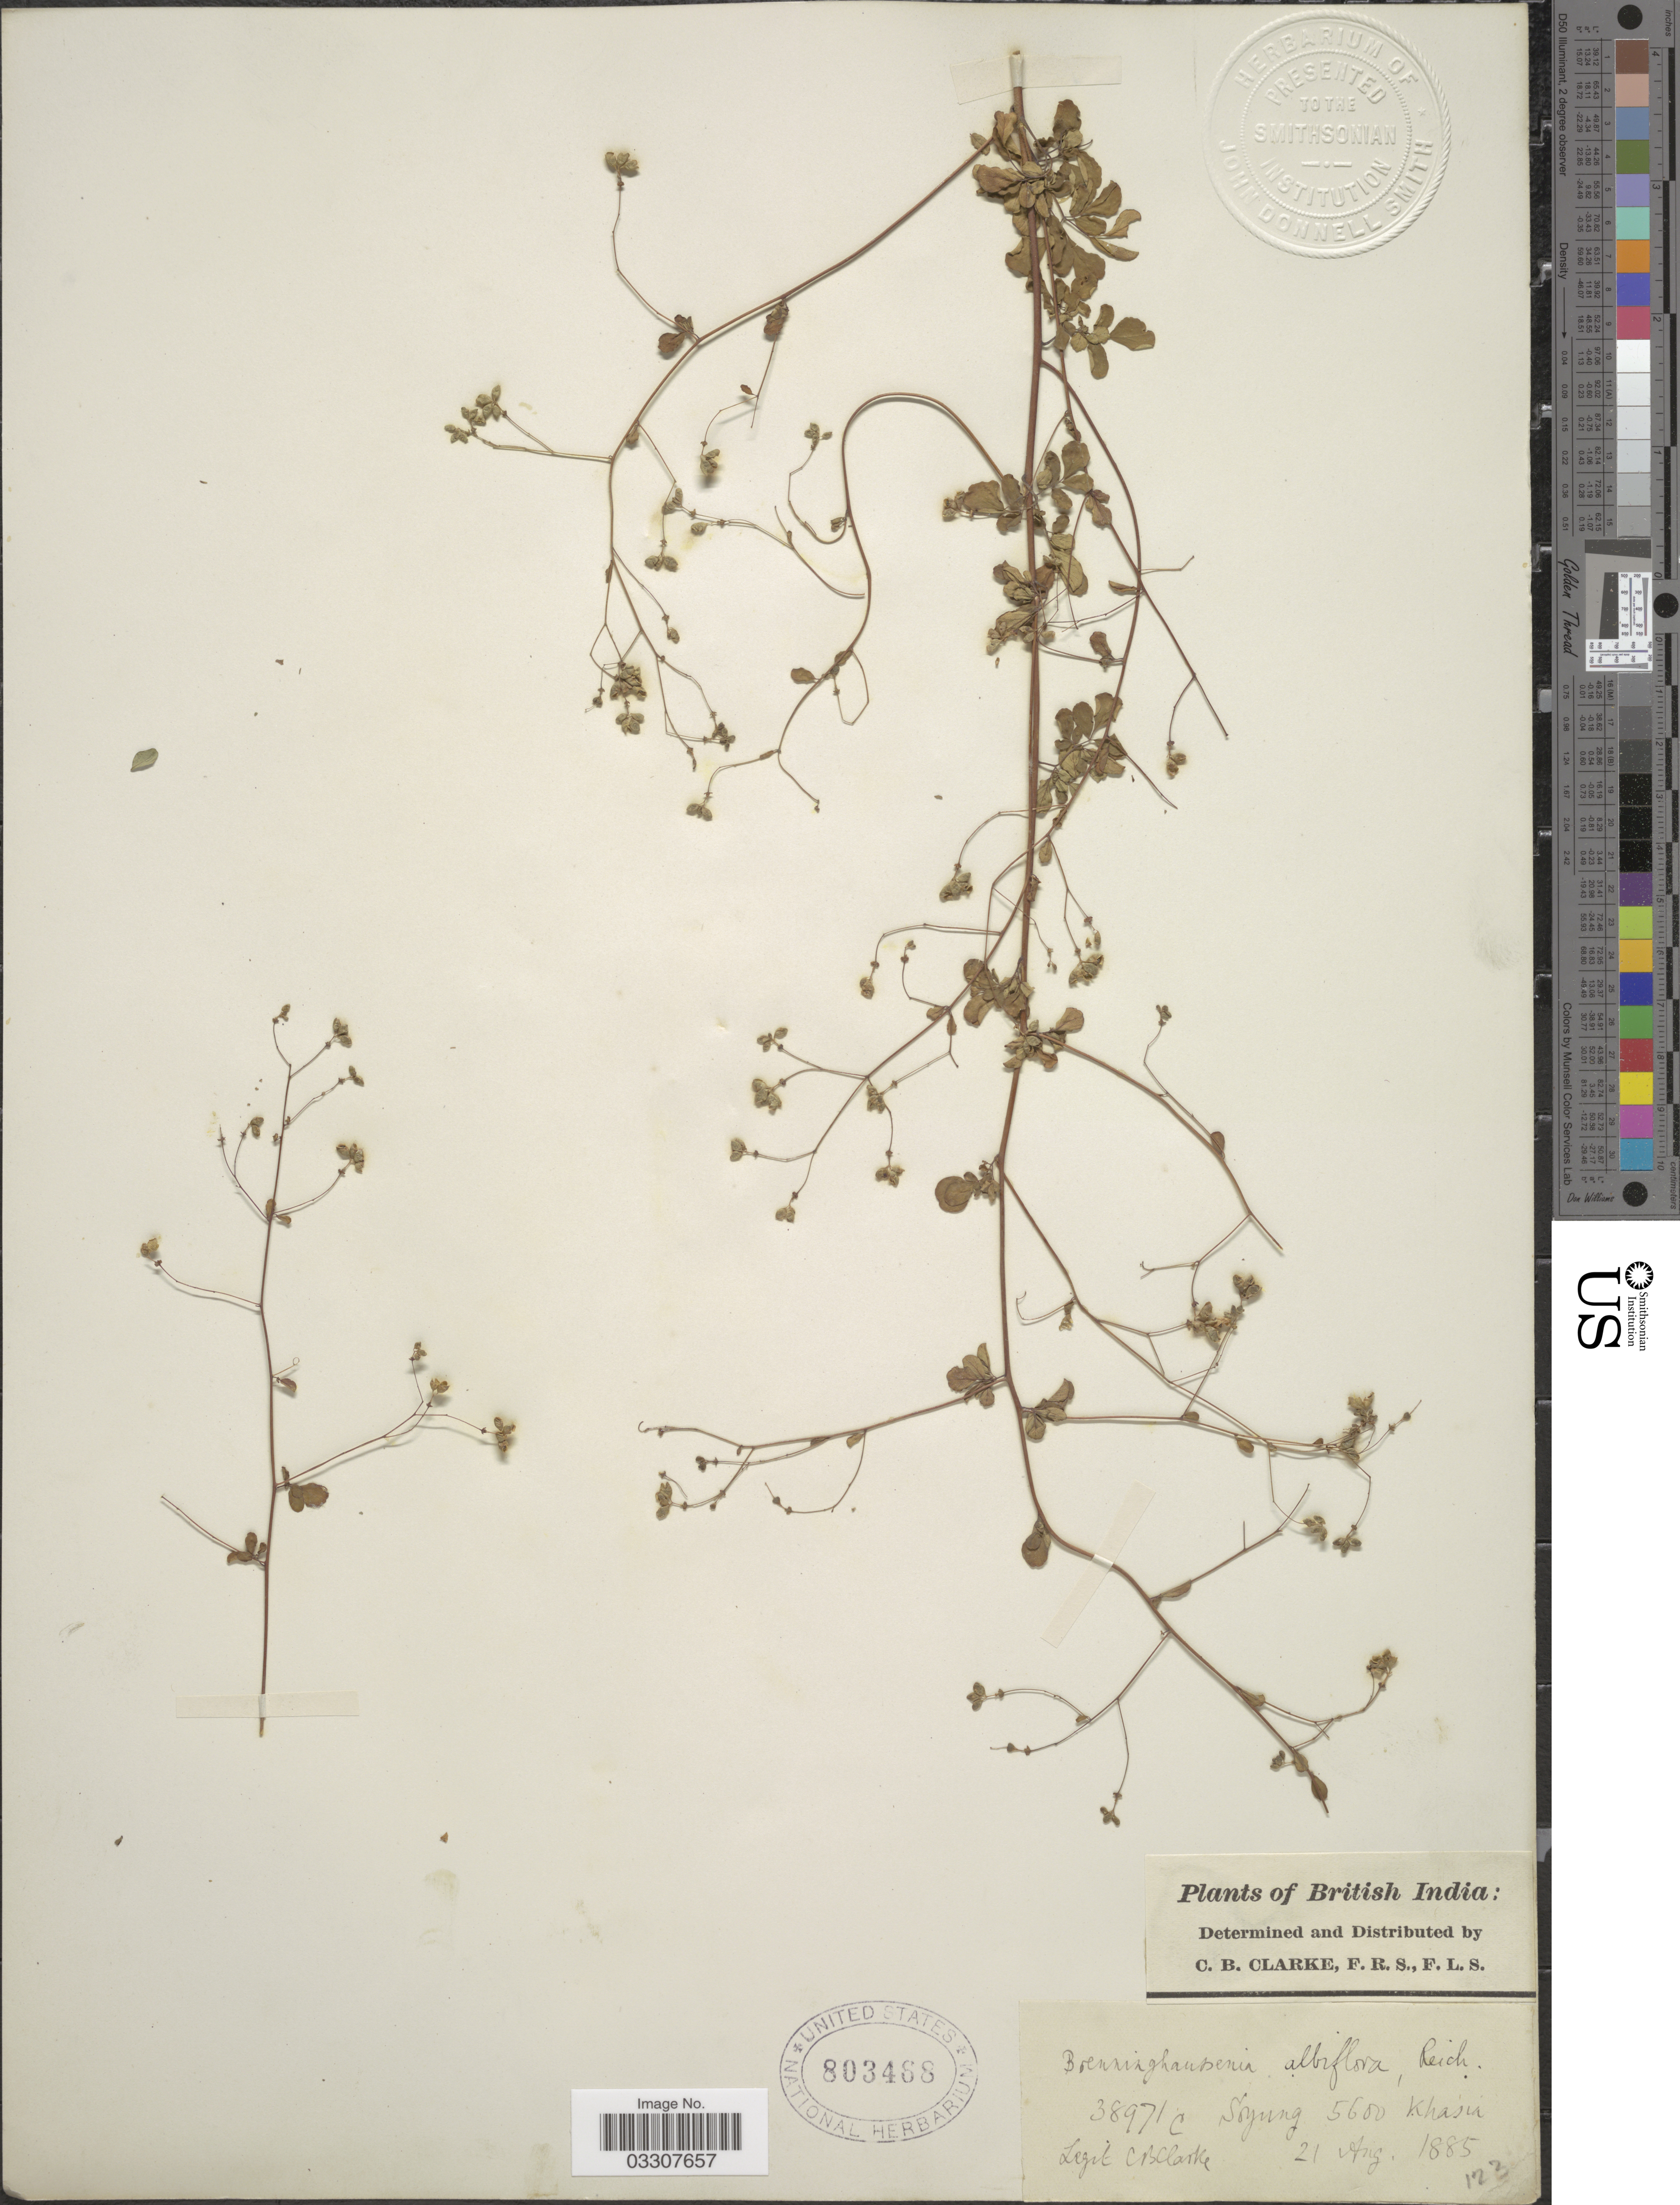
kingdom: Plantae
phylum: Tracheophyta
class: Magnoliopsida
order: Sapindales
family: Rutaceae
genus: Boenninghausenia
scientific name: Boenninghausenia albiflora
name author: (Hook.) Meisn.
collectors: C. B. Clarke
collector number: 38971c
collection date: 1885-08-21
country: India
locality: British India. Soyung, Khasia.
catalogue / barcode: US 803468